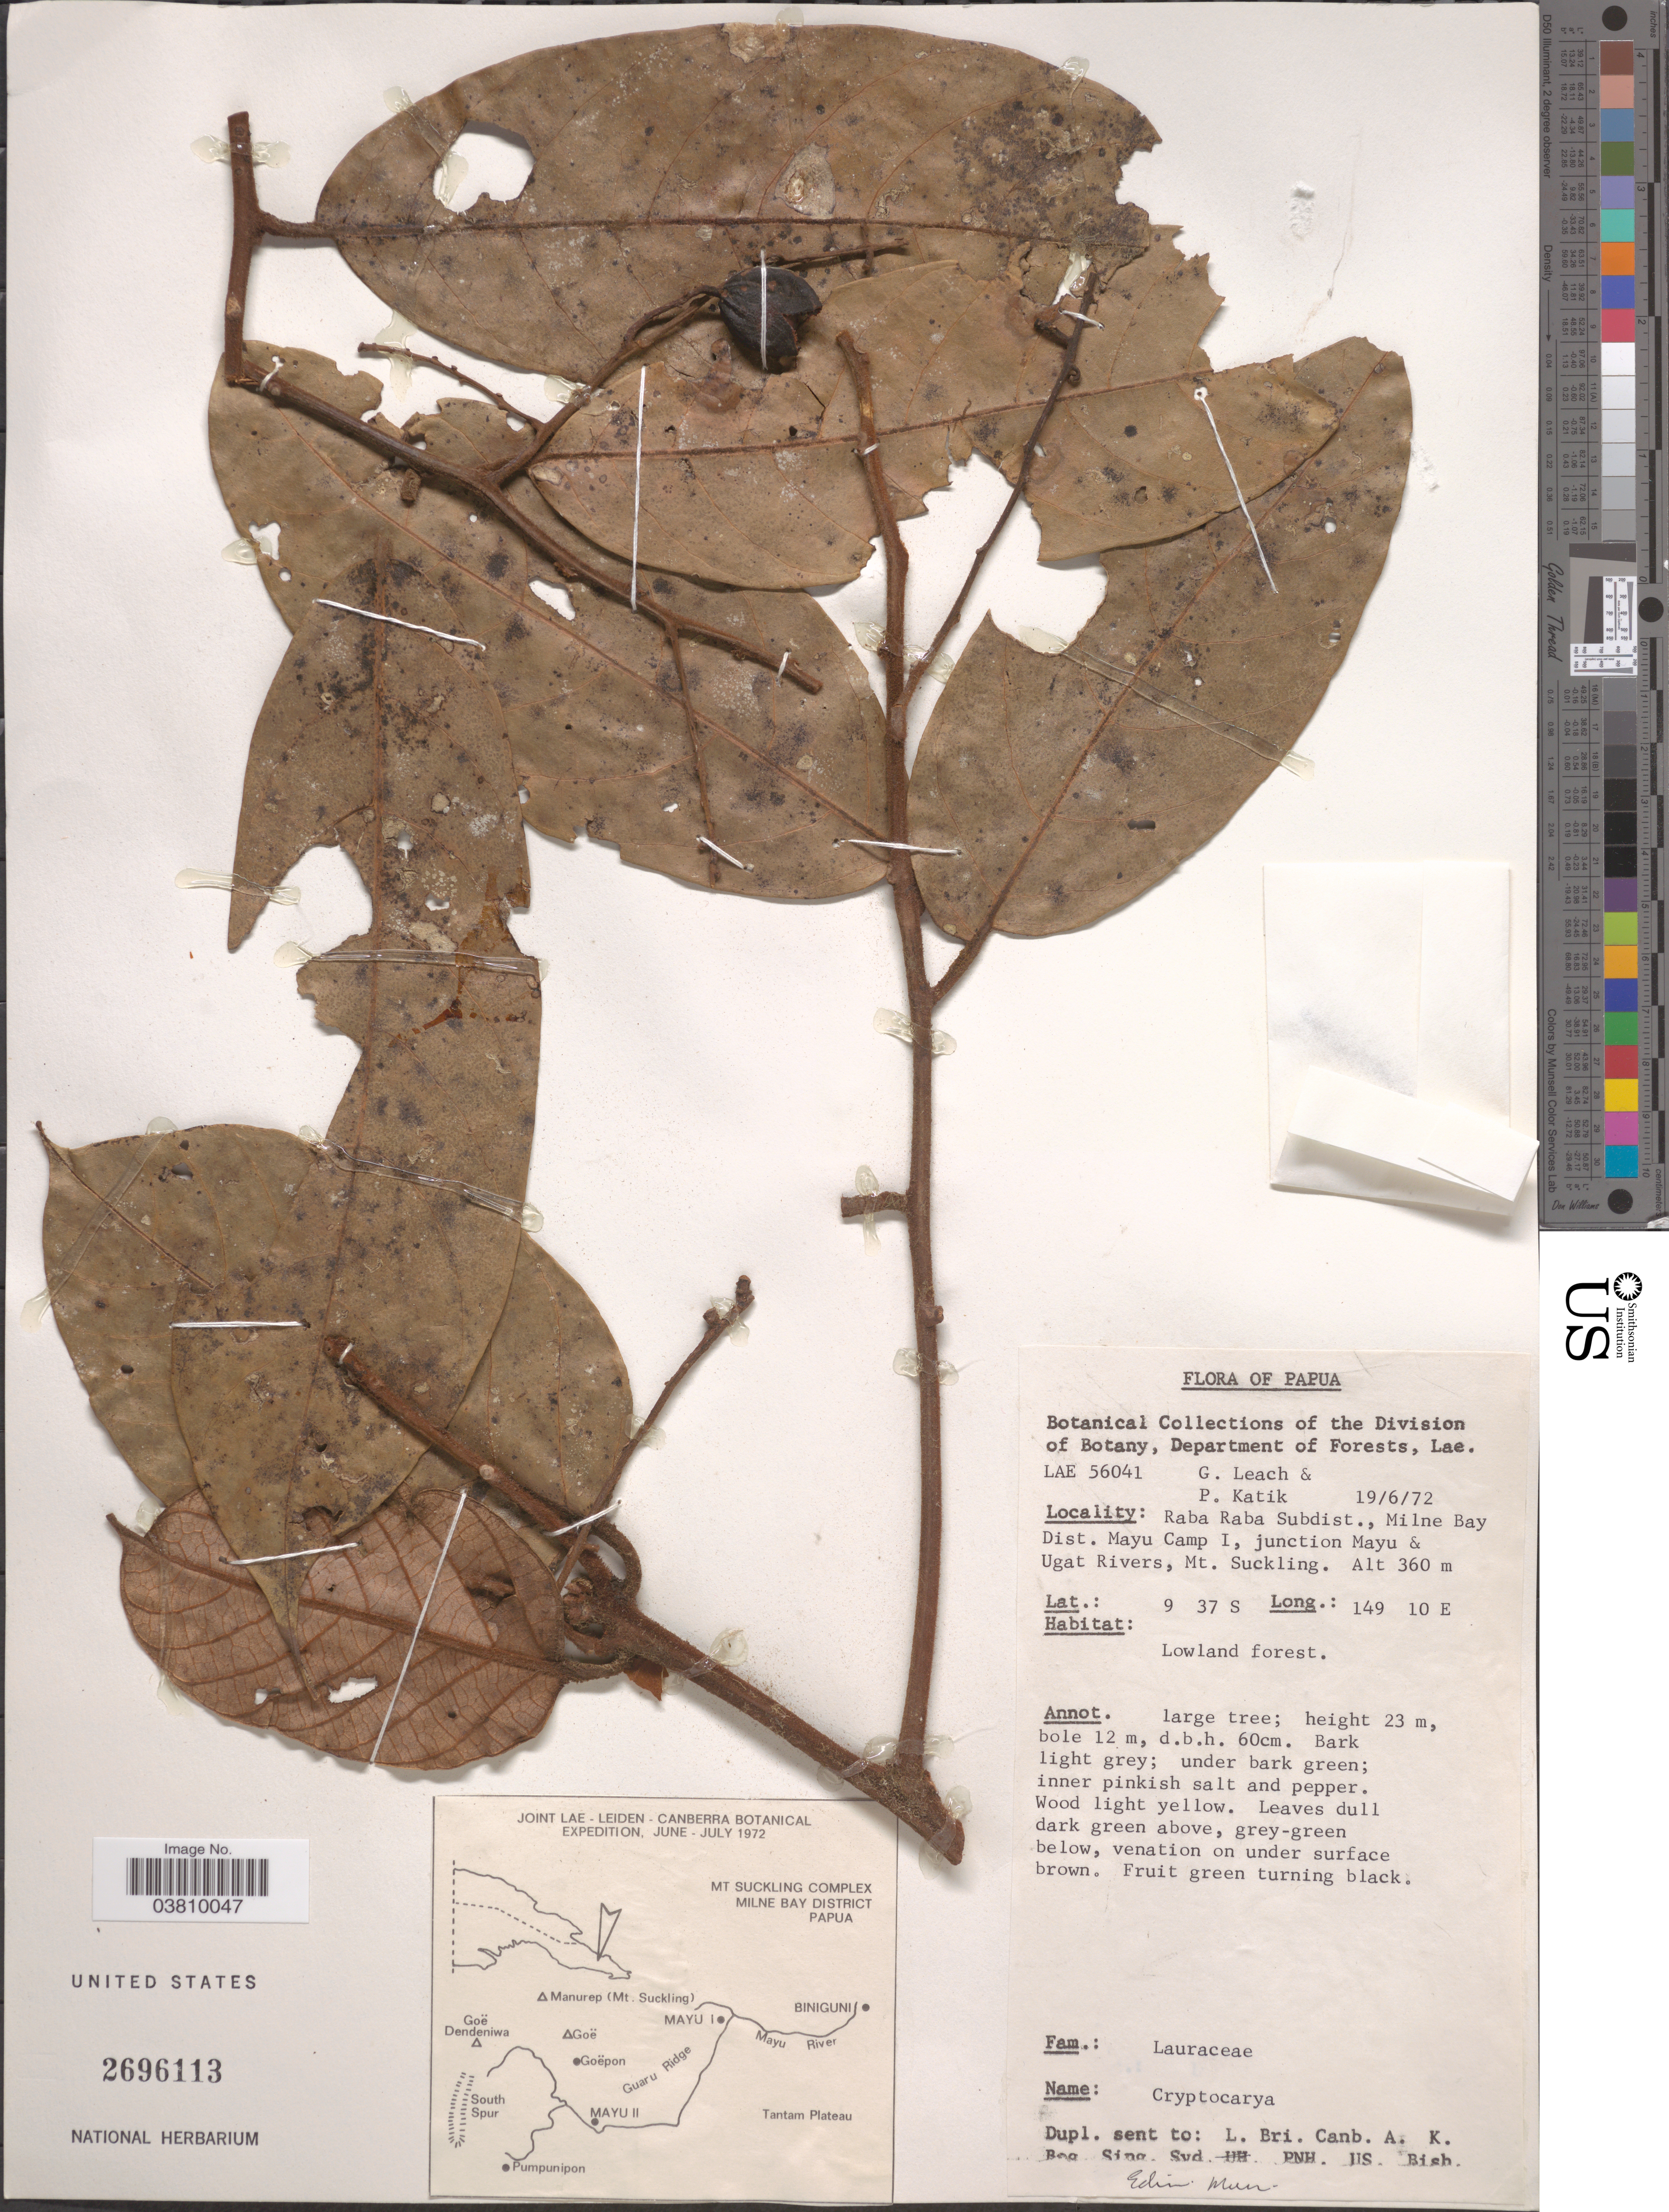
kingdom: Plantae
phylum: Tracheophyta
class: Magnoliopsida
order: Laurales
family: Lauraceae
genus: Cryptocarya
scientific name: Cryptocarya sp.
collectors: G. Leach & P. Katik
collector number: LAE56041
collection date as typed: Transcribed d/m/y: 19/6/72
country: Papua New Guinea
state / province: Milne Bay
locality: Raba Raba Subdist., Milne Bay Dist. Mayu Camp I, junction Mayu & Ugat Rivers, Mt. Suckling.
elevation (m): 360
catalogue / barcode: US 2696113